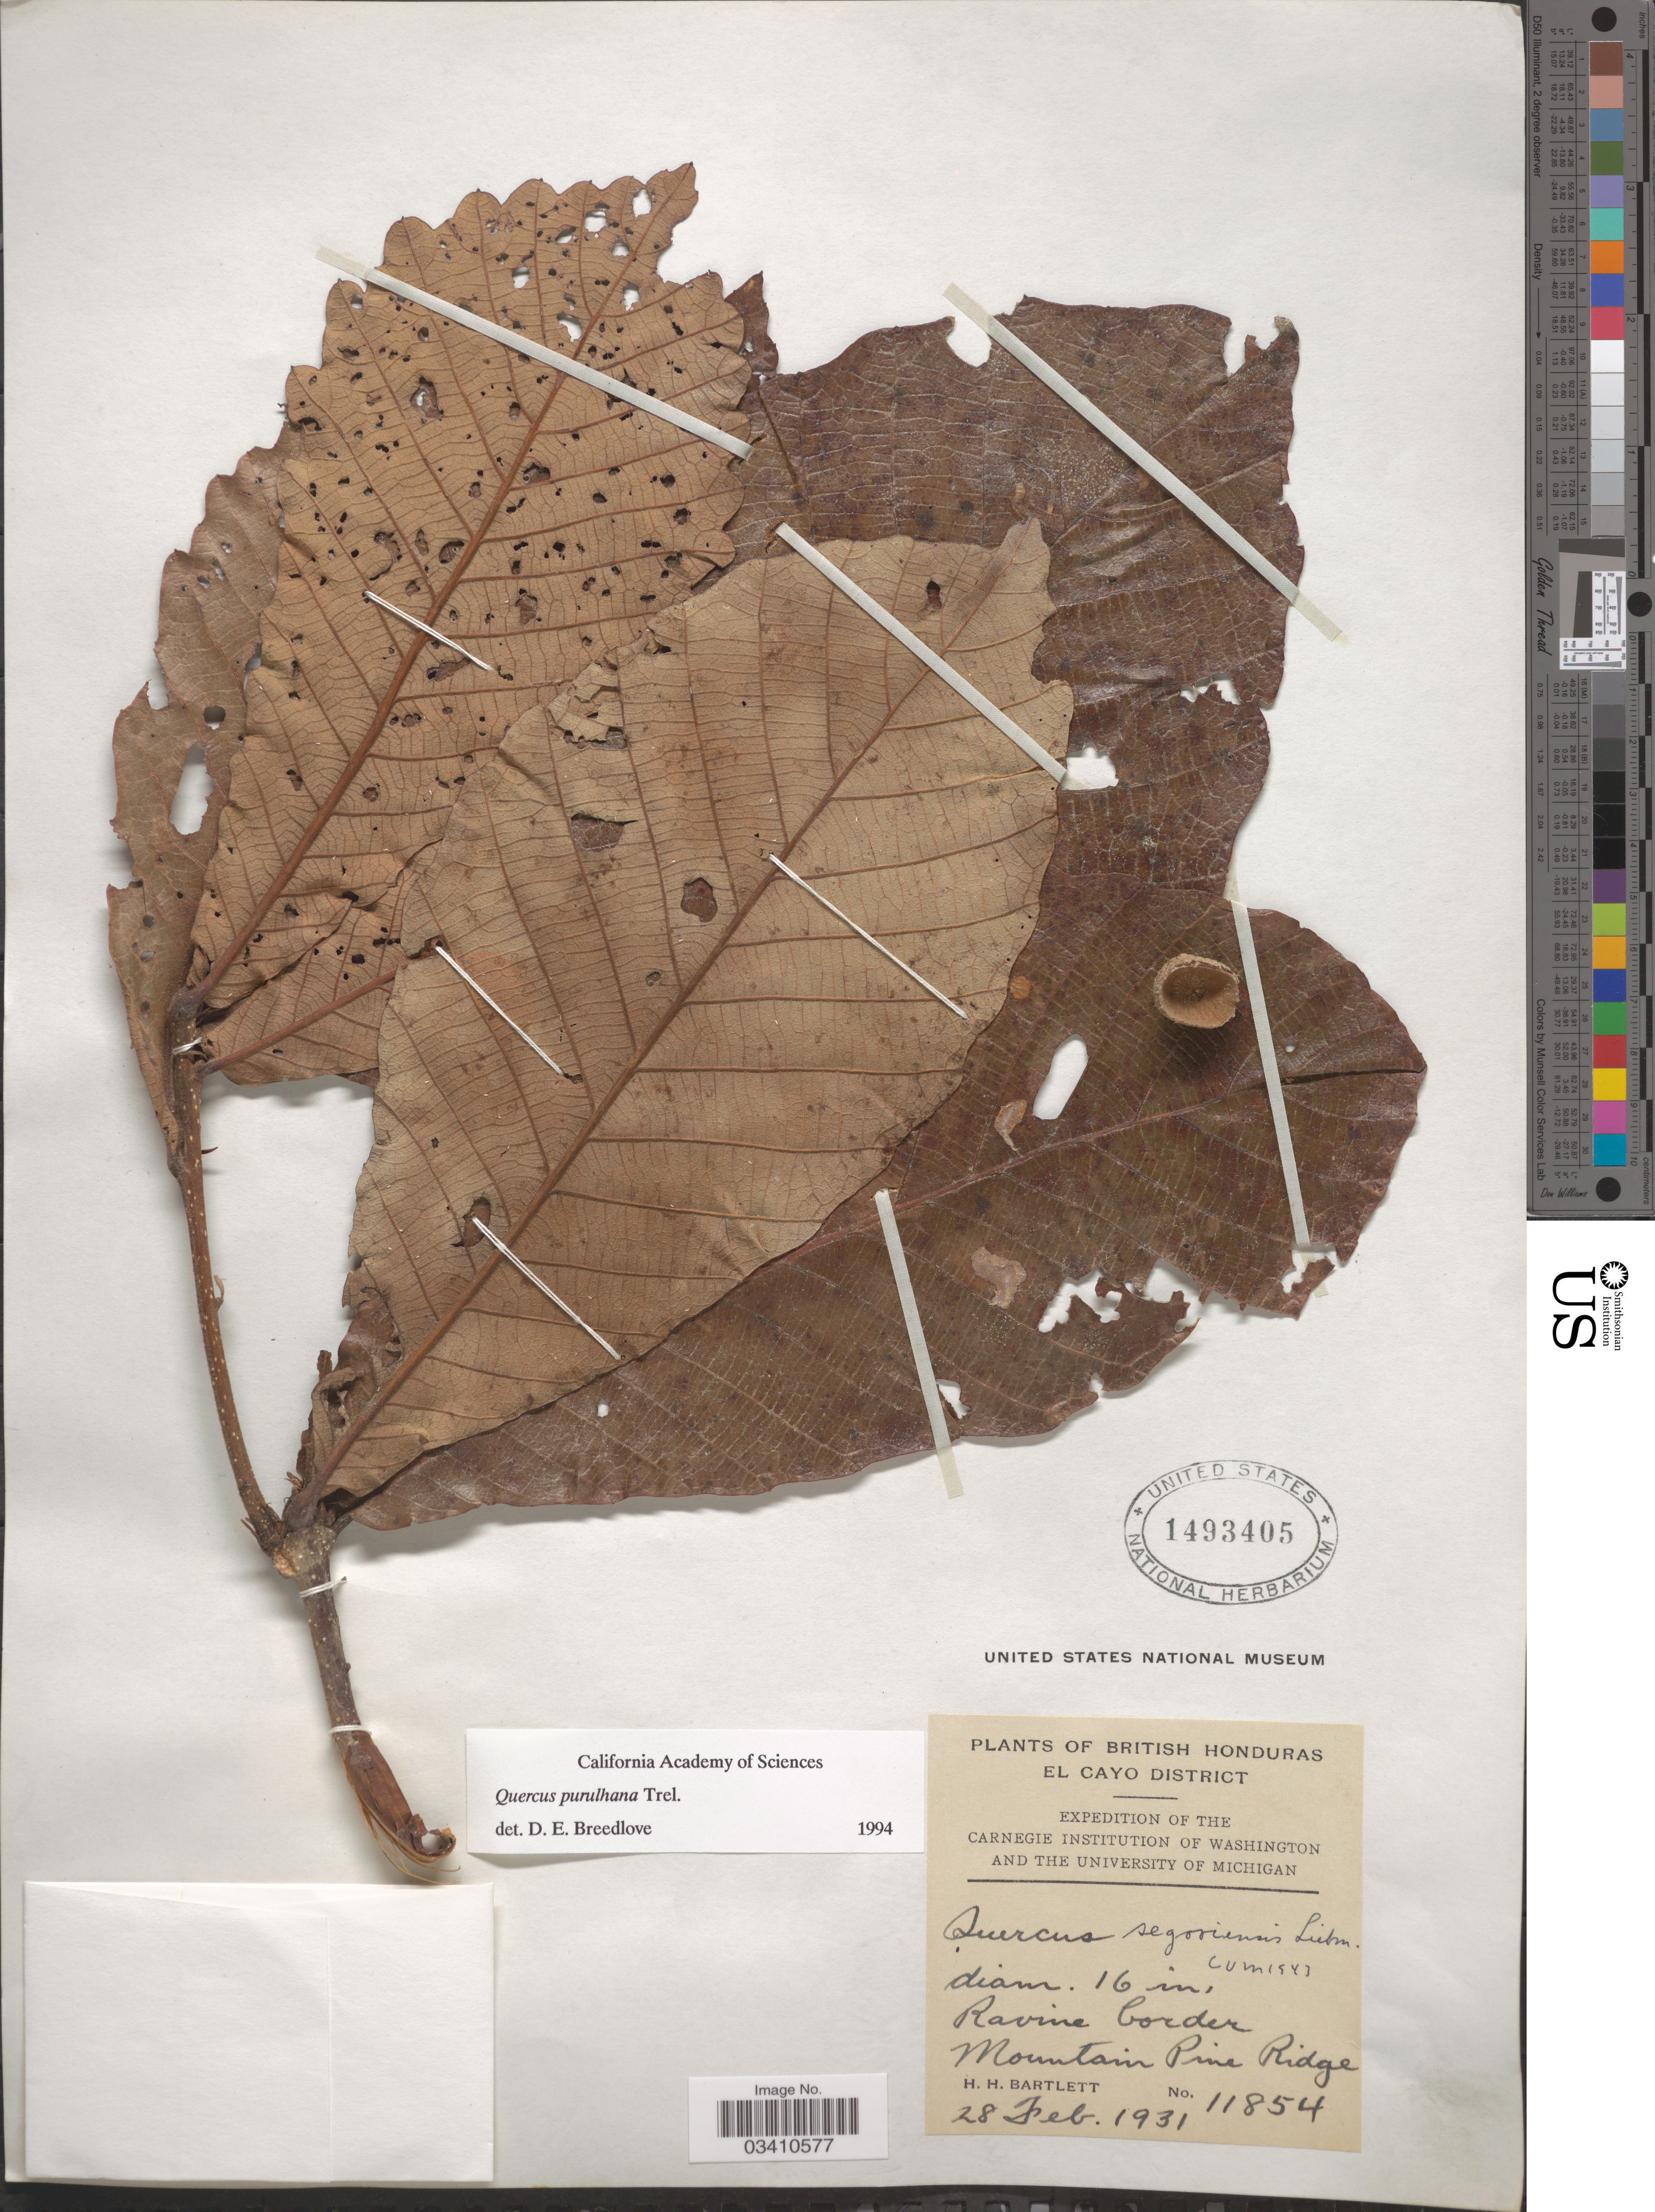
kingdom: Plantae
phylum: Tracheophyta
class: Magnoliopsida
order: Fagales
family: Fagaceae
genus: Quercus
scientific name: Quercus purulhana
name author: Trel.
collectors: H. H. Bartlett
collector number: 11854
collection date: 1931-02-28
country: Belize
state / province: Cayo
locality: British Honduras. El Cayo District. Mountain Pine Ridge.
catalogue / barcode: US 1493405